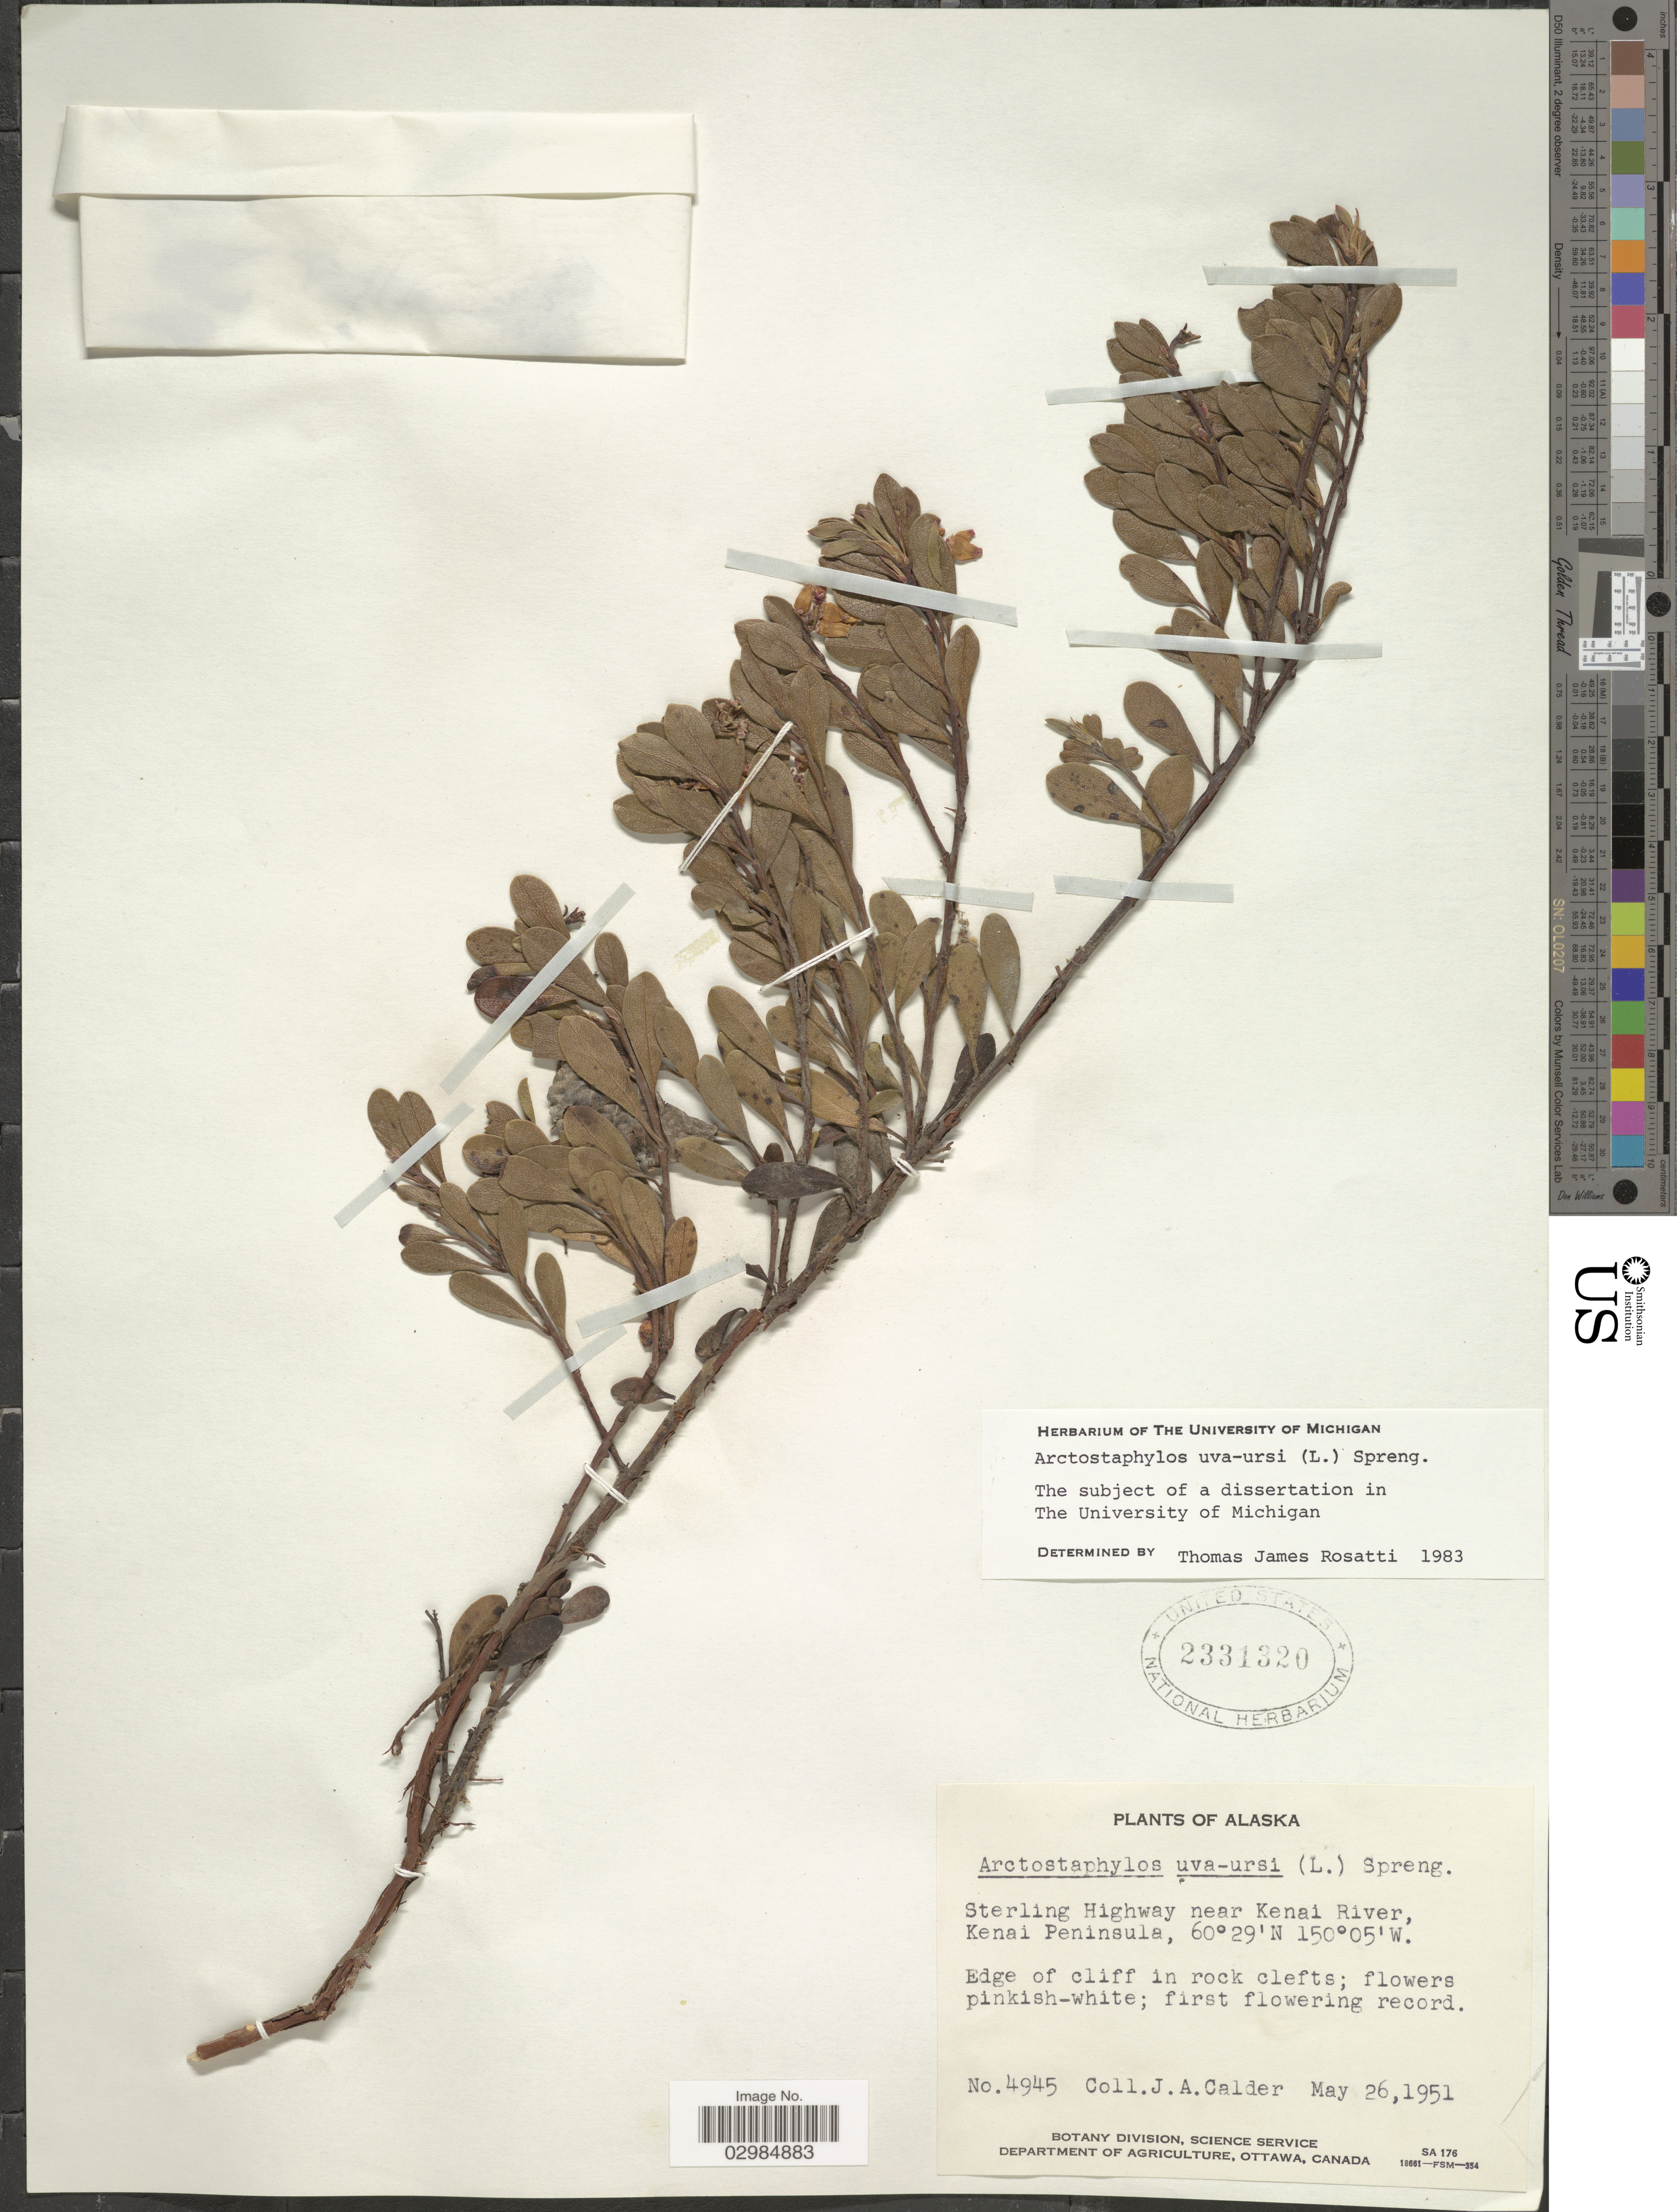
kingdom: Plantae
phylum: Tracheophyta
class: Magnoliopsida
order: Ericales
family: Ericaceae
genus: Arctostaphylos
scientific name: Arctostaphylos uva-ursi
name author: (L.) Spreng.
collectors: J. A. Calder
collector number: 4945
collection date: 1951-05-26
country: United States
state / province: Alaska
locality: Sterling Highway near Kenai River, Kenai Peninsula. Edge of cliff in rock clefts.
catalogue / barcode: US 2331320